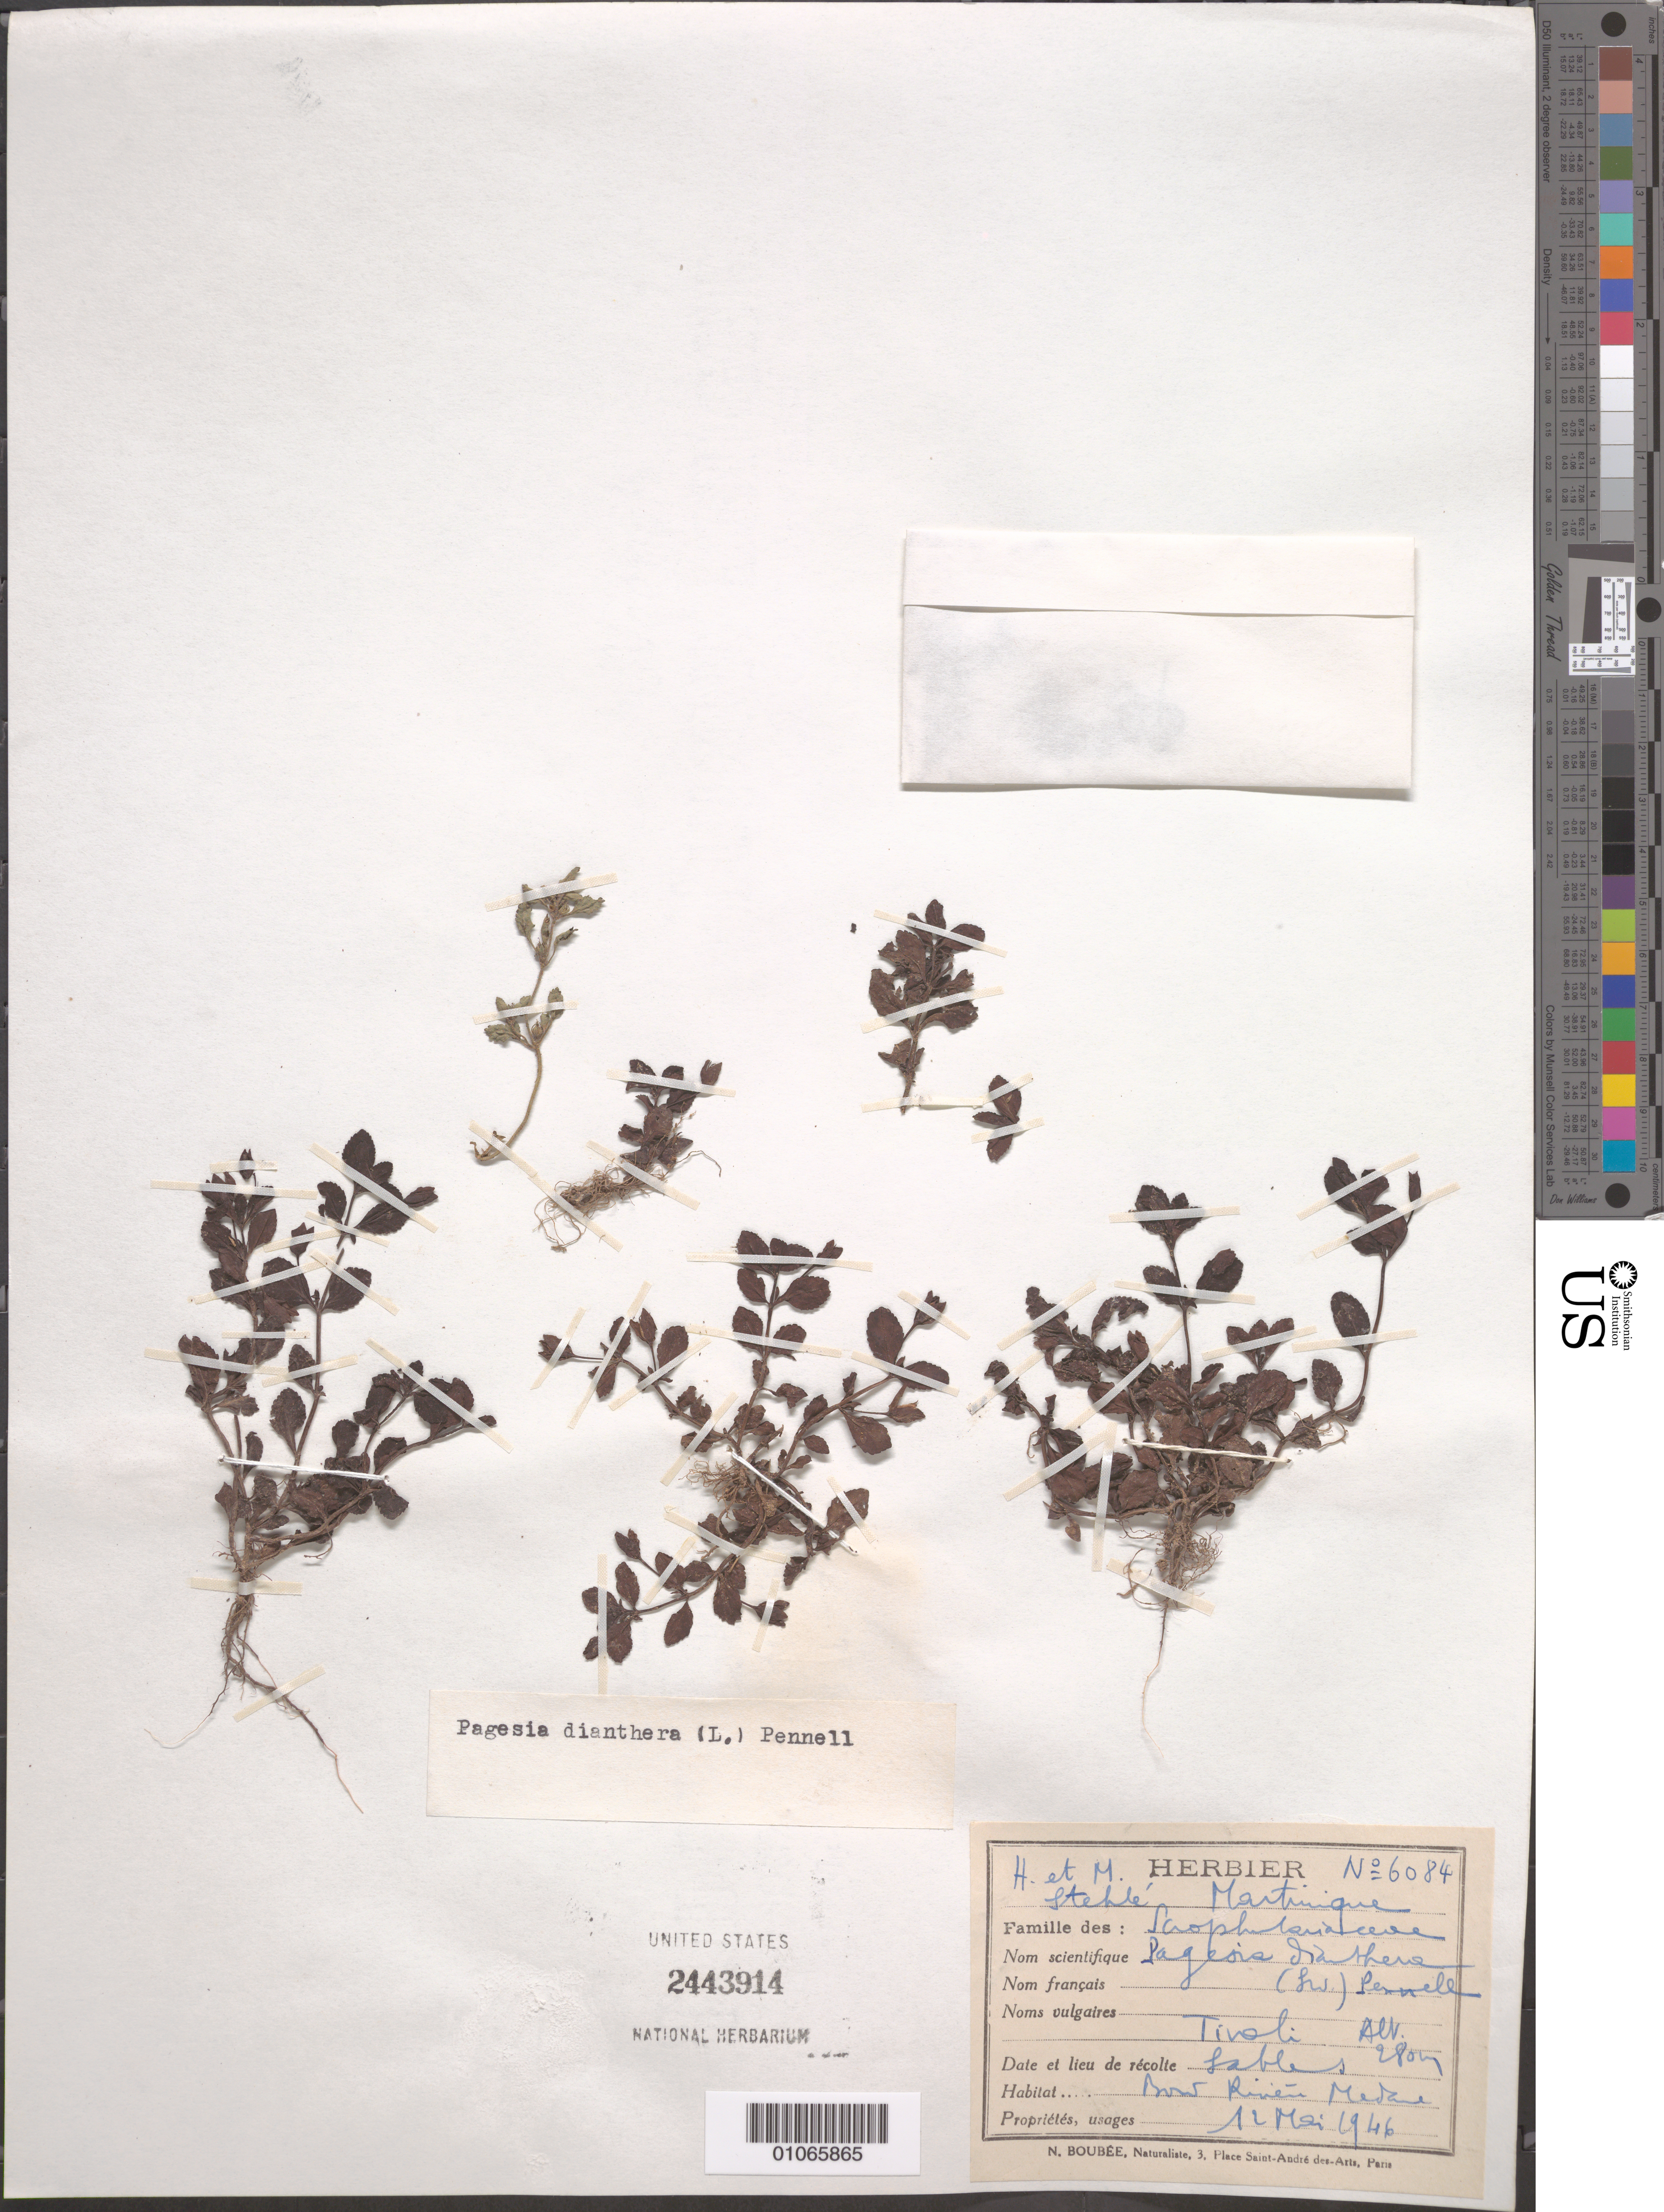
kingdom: Plantae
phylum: Tracheophyta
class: Magnoliopsida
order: Lamiales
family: Plantaginaceae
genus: Mecardonia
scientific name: Mecardonia procumbens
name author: (Mill.) Small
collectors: H. Stehlé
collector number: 6084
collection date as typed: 12 Mar 1946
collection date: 1946-03-12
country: Grenada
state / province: Saint Andrew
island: Grenada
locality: Tivoli, by River Maran? Sands.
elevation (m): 280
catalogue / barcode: US 2443914